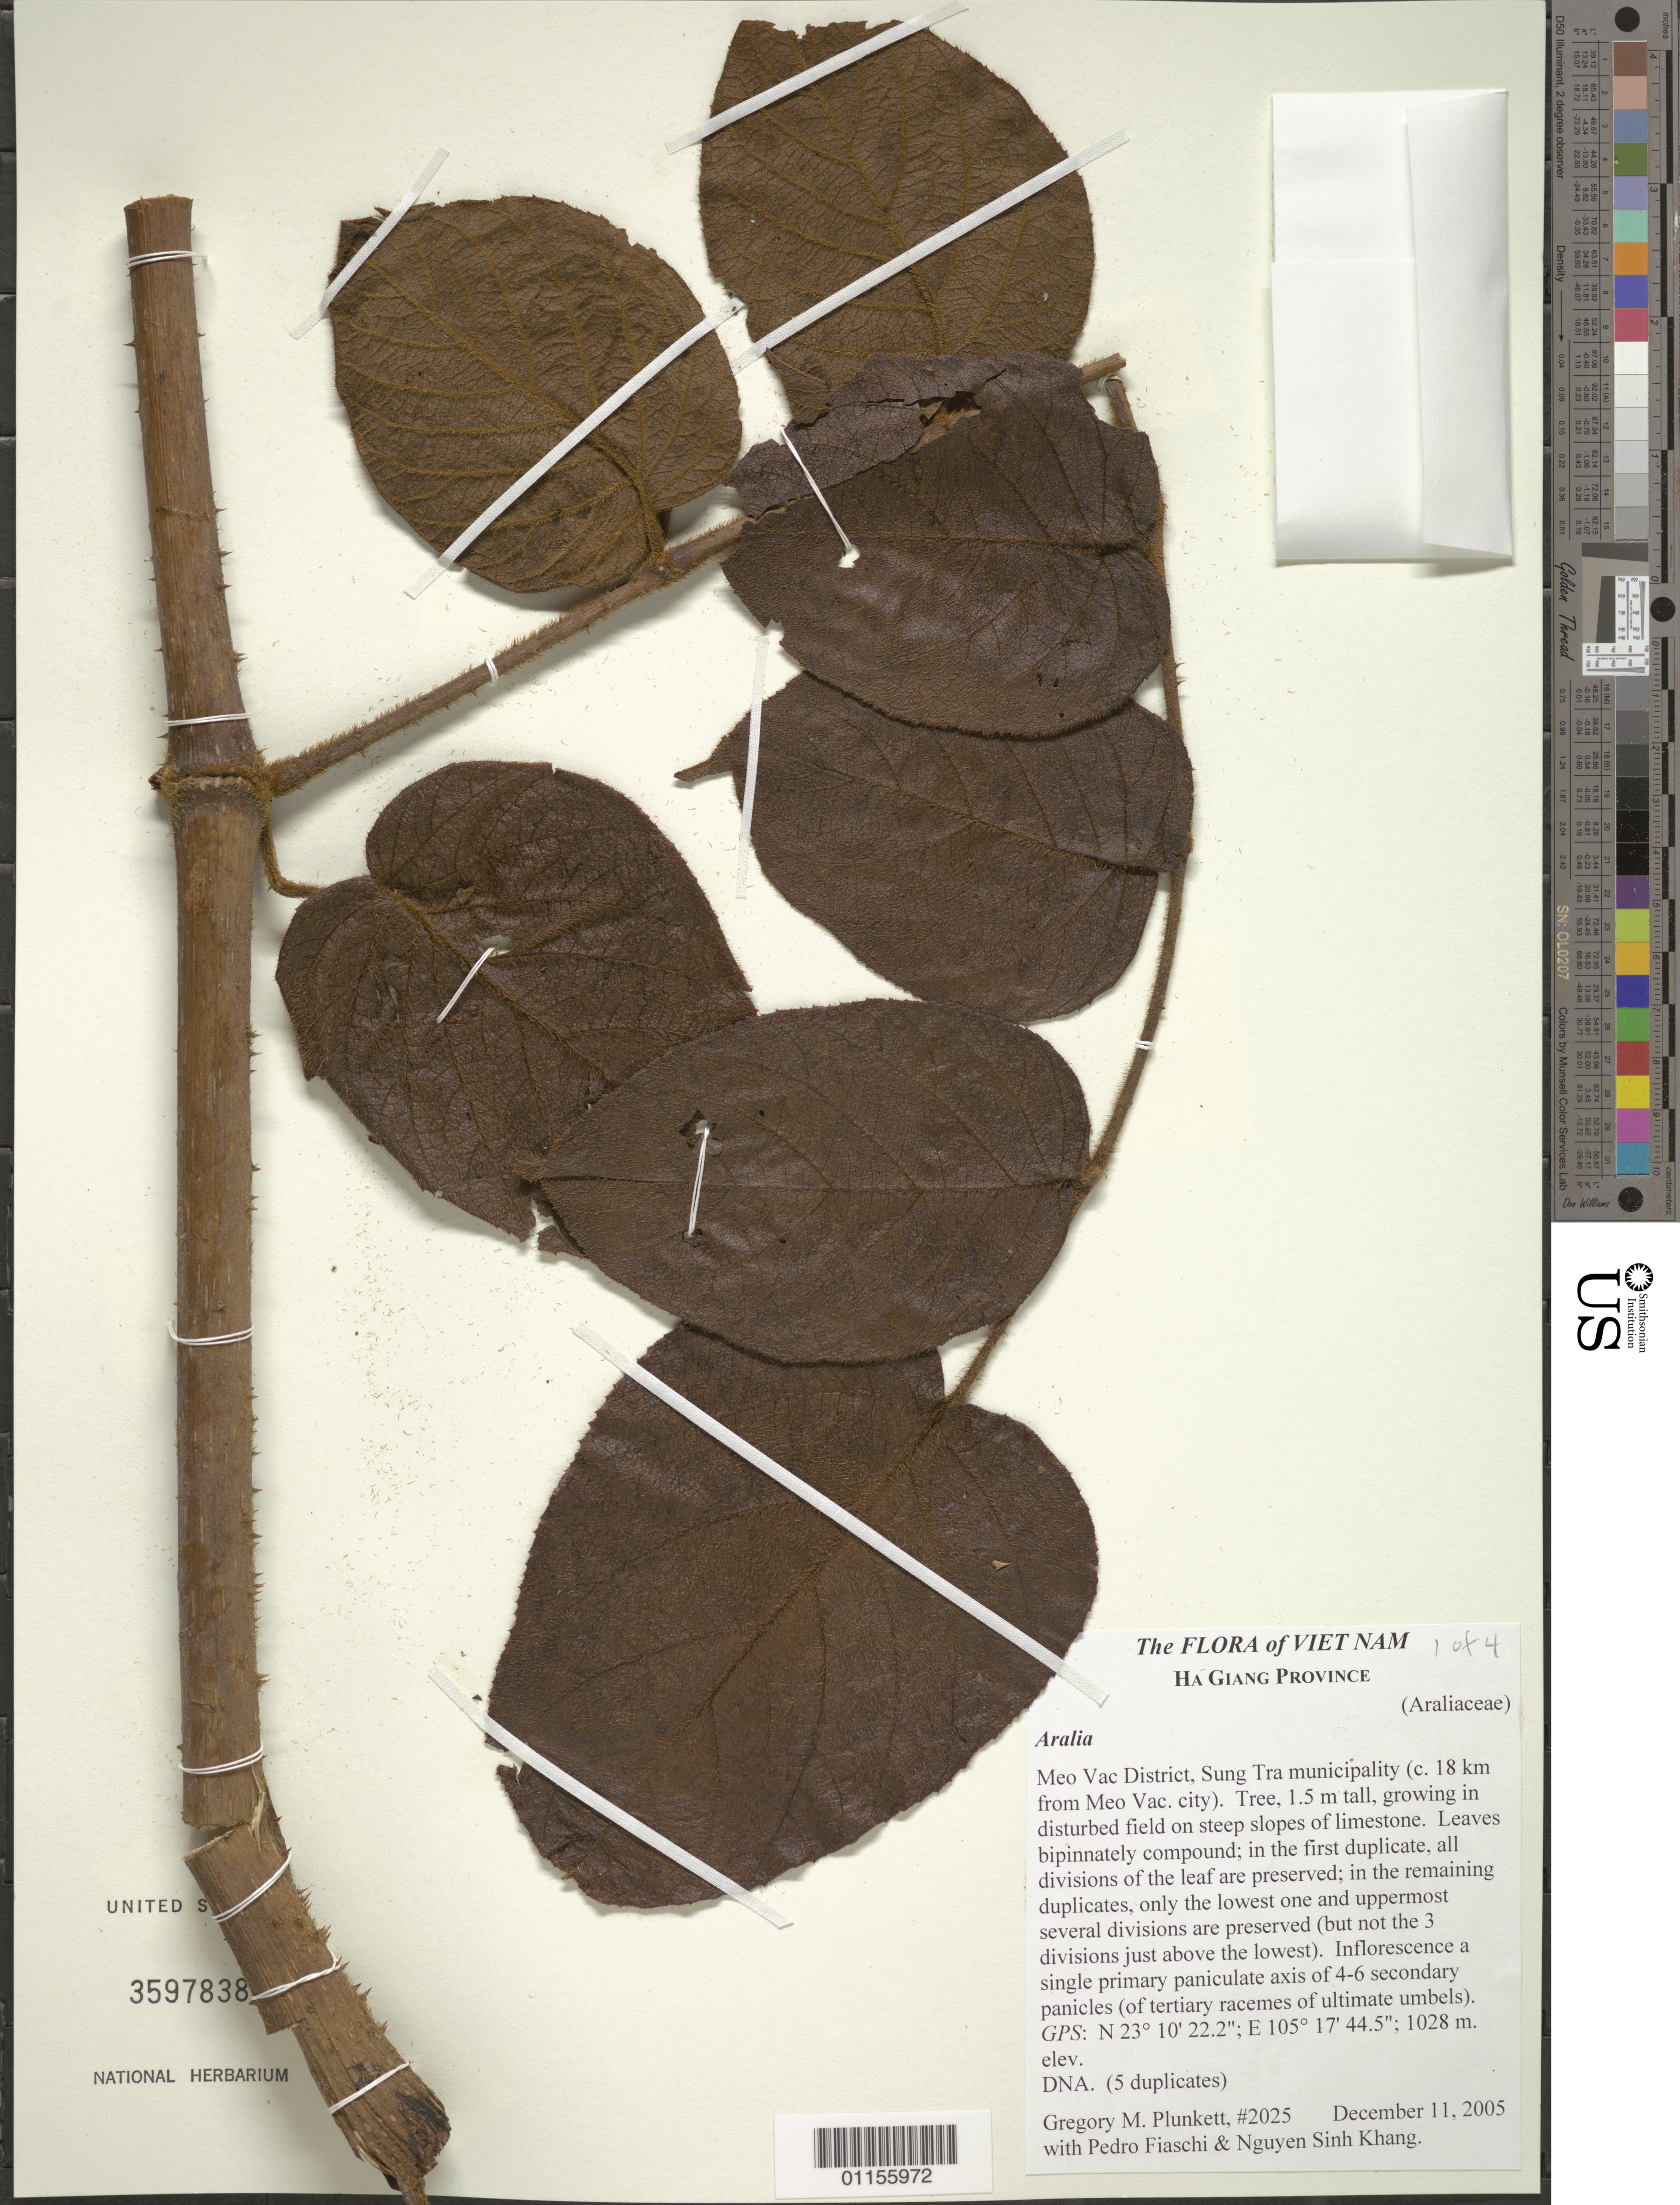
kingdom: Plantae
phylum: Tracheophyta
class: Magnoliopsida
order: Apiales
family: Araliaceae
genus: Aralia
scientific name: Aralia sp.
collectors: G. M. Plunkett, P. Fiaschi & N. Khang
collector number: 2025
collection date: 2005-12-11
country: Vietnam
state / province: Hà Giang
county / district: Meo Vac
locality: Sung Tra Municipality ( c. 18 km from Meo Vac city).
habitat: Tree, growing in disturbed field on steep slopes of limestone.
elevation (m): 1028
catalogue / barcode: US 3597838